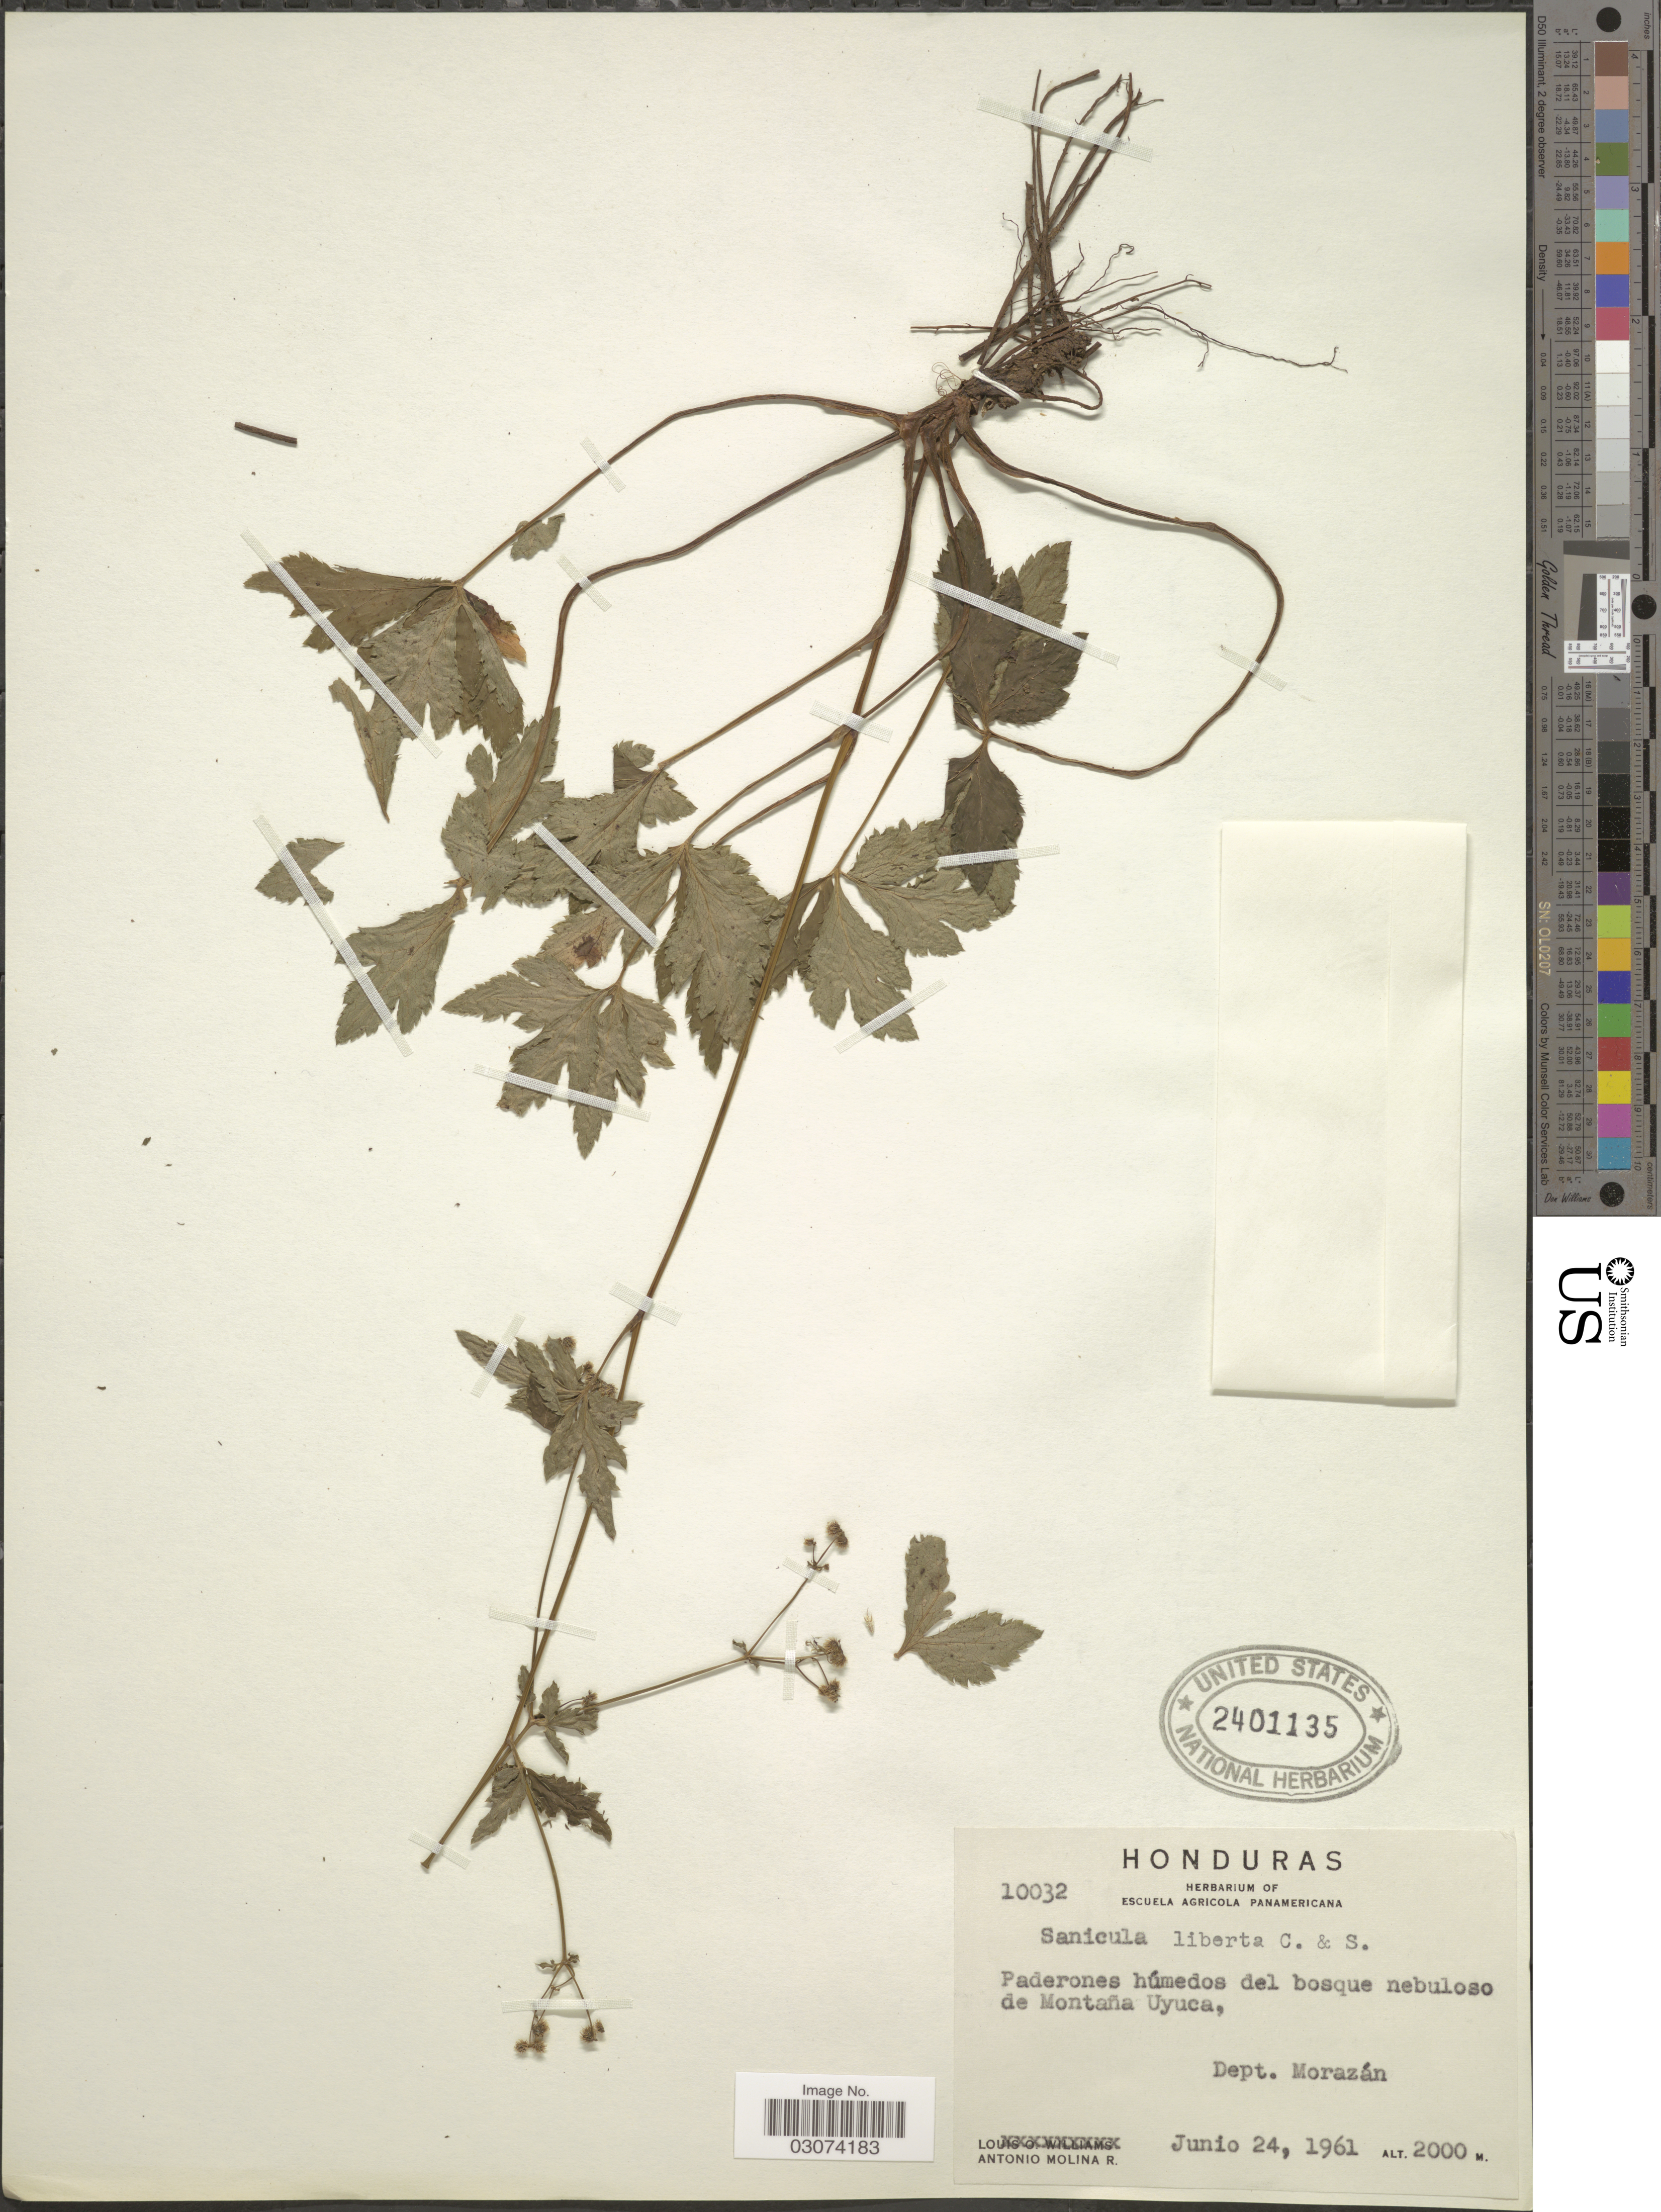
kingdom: Plantae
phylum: Tracheophyta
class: Magnoliopsida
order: Apiales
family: Apiaceae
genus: Sanicula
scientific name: Sanicula liberta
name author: Cham. & Schltdl.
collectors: A. Molina R.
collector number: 10032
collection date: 1961-06-24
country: Honduras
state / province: Fco. Morazán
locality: Paderones húmedos del bosque nebuloso de Montaña Uyuca, Dept. Morazán.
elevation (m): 2000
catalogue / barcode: US 2401135